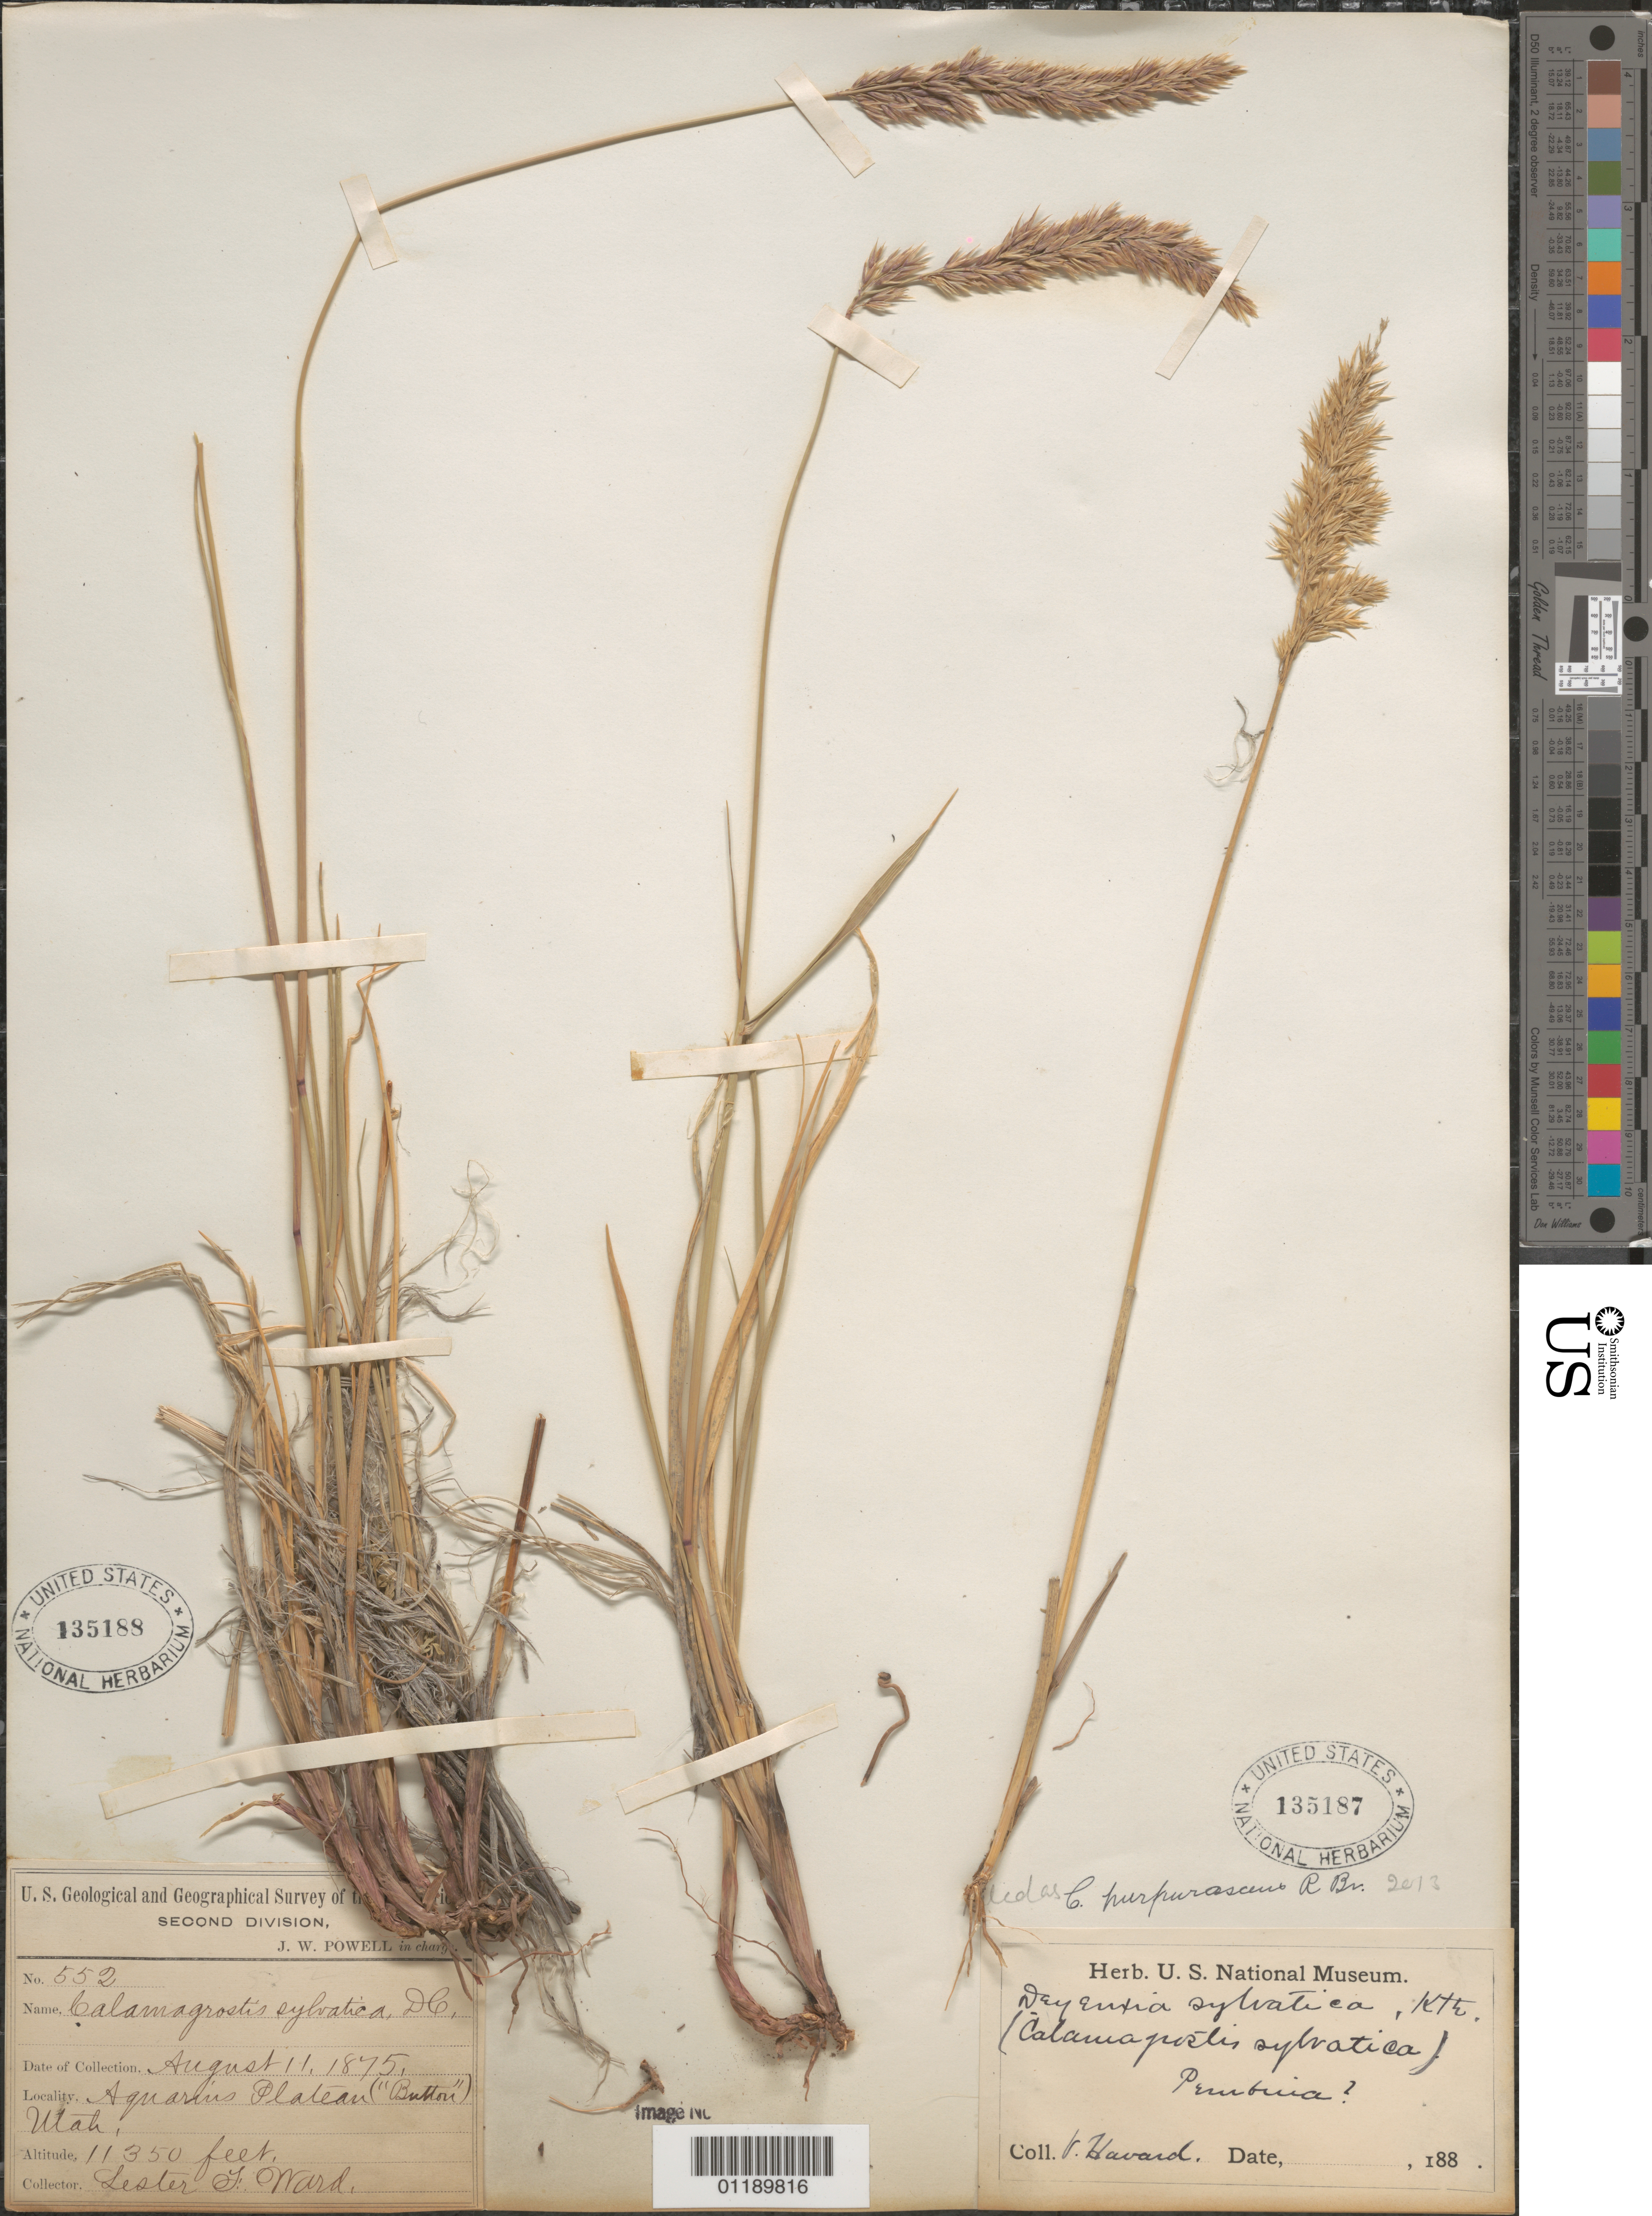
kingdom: Plantae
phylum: Tracheophyta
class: Liliopsida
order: Poales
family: Poaceae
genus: Calamagrostis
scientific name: Calamagrostis purpurascens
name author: R. Br.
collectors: L. F. Ward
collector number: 552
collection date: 1875-08-11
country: United States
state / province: Utah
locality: Aquarius Plateau (" Button")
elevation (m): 3459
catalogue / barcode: US 135188